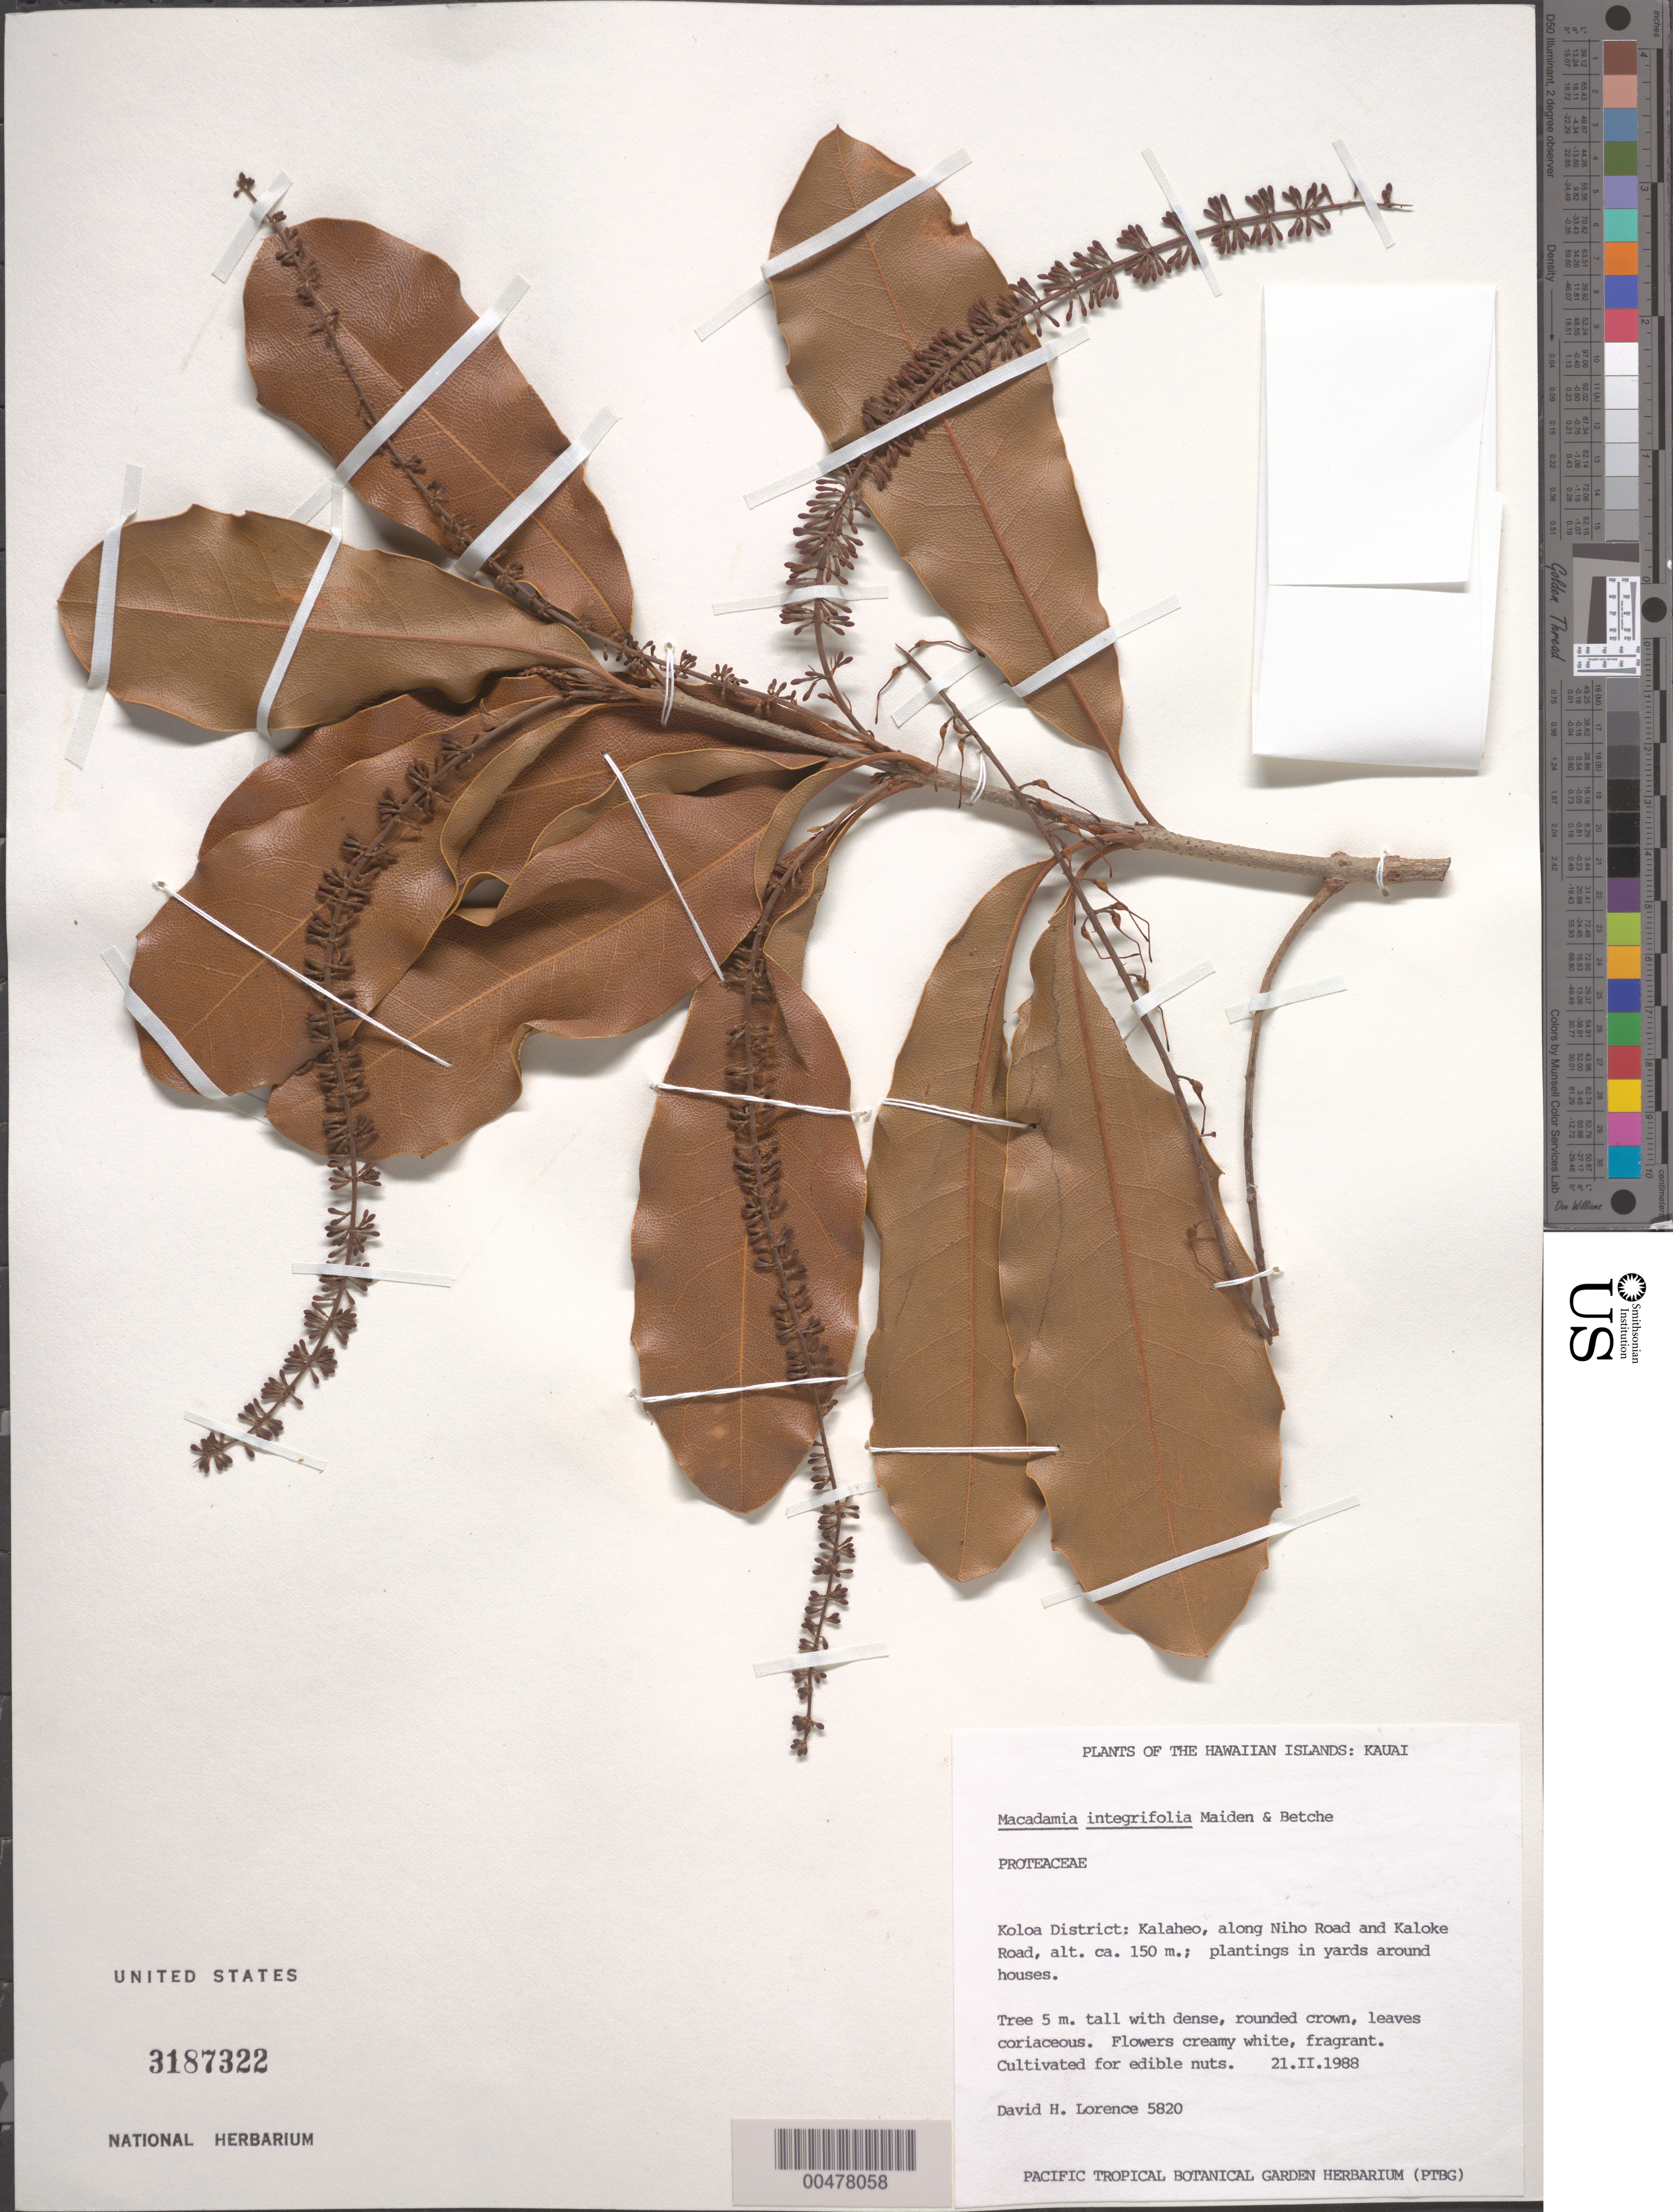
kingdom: Plantae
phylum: Tracheophyta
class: Magnoliopsida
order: Proteales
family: Proteaceae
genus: Macadamia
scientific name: Macadamia integrifolia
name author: Maiden & Betche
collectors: D. Lorence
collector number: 5820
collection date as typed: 21 Feb 1988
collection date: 1988-02-21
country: United States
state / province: Hawaii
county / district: Kauai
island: Kaua'i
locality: Koloa Dist, Kalaheo, along Niho Rd and Kaloke Rd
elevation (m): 150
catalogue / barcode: US 3187322